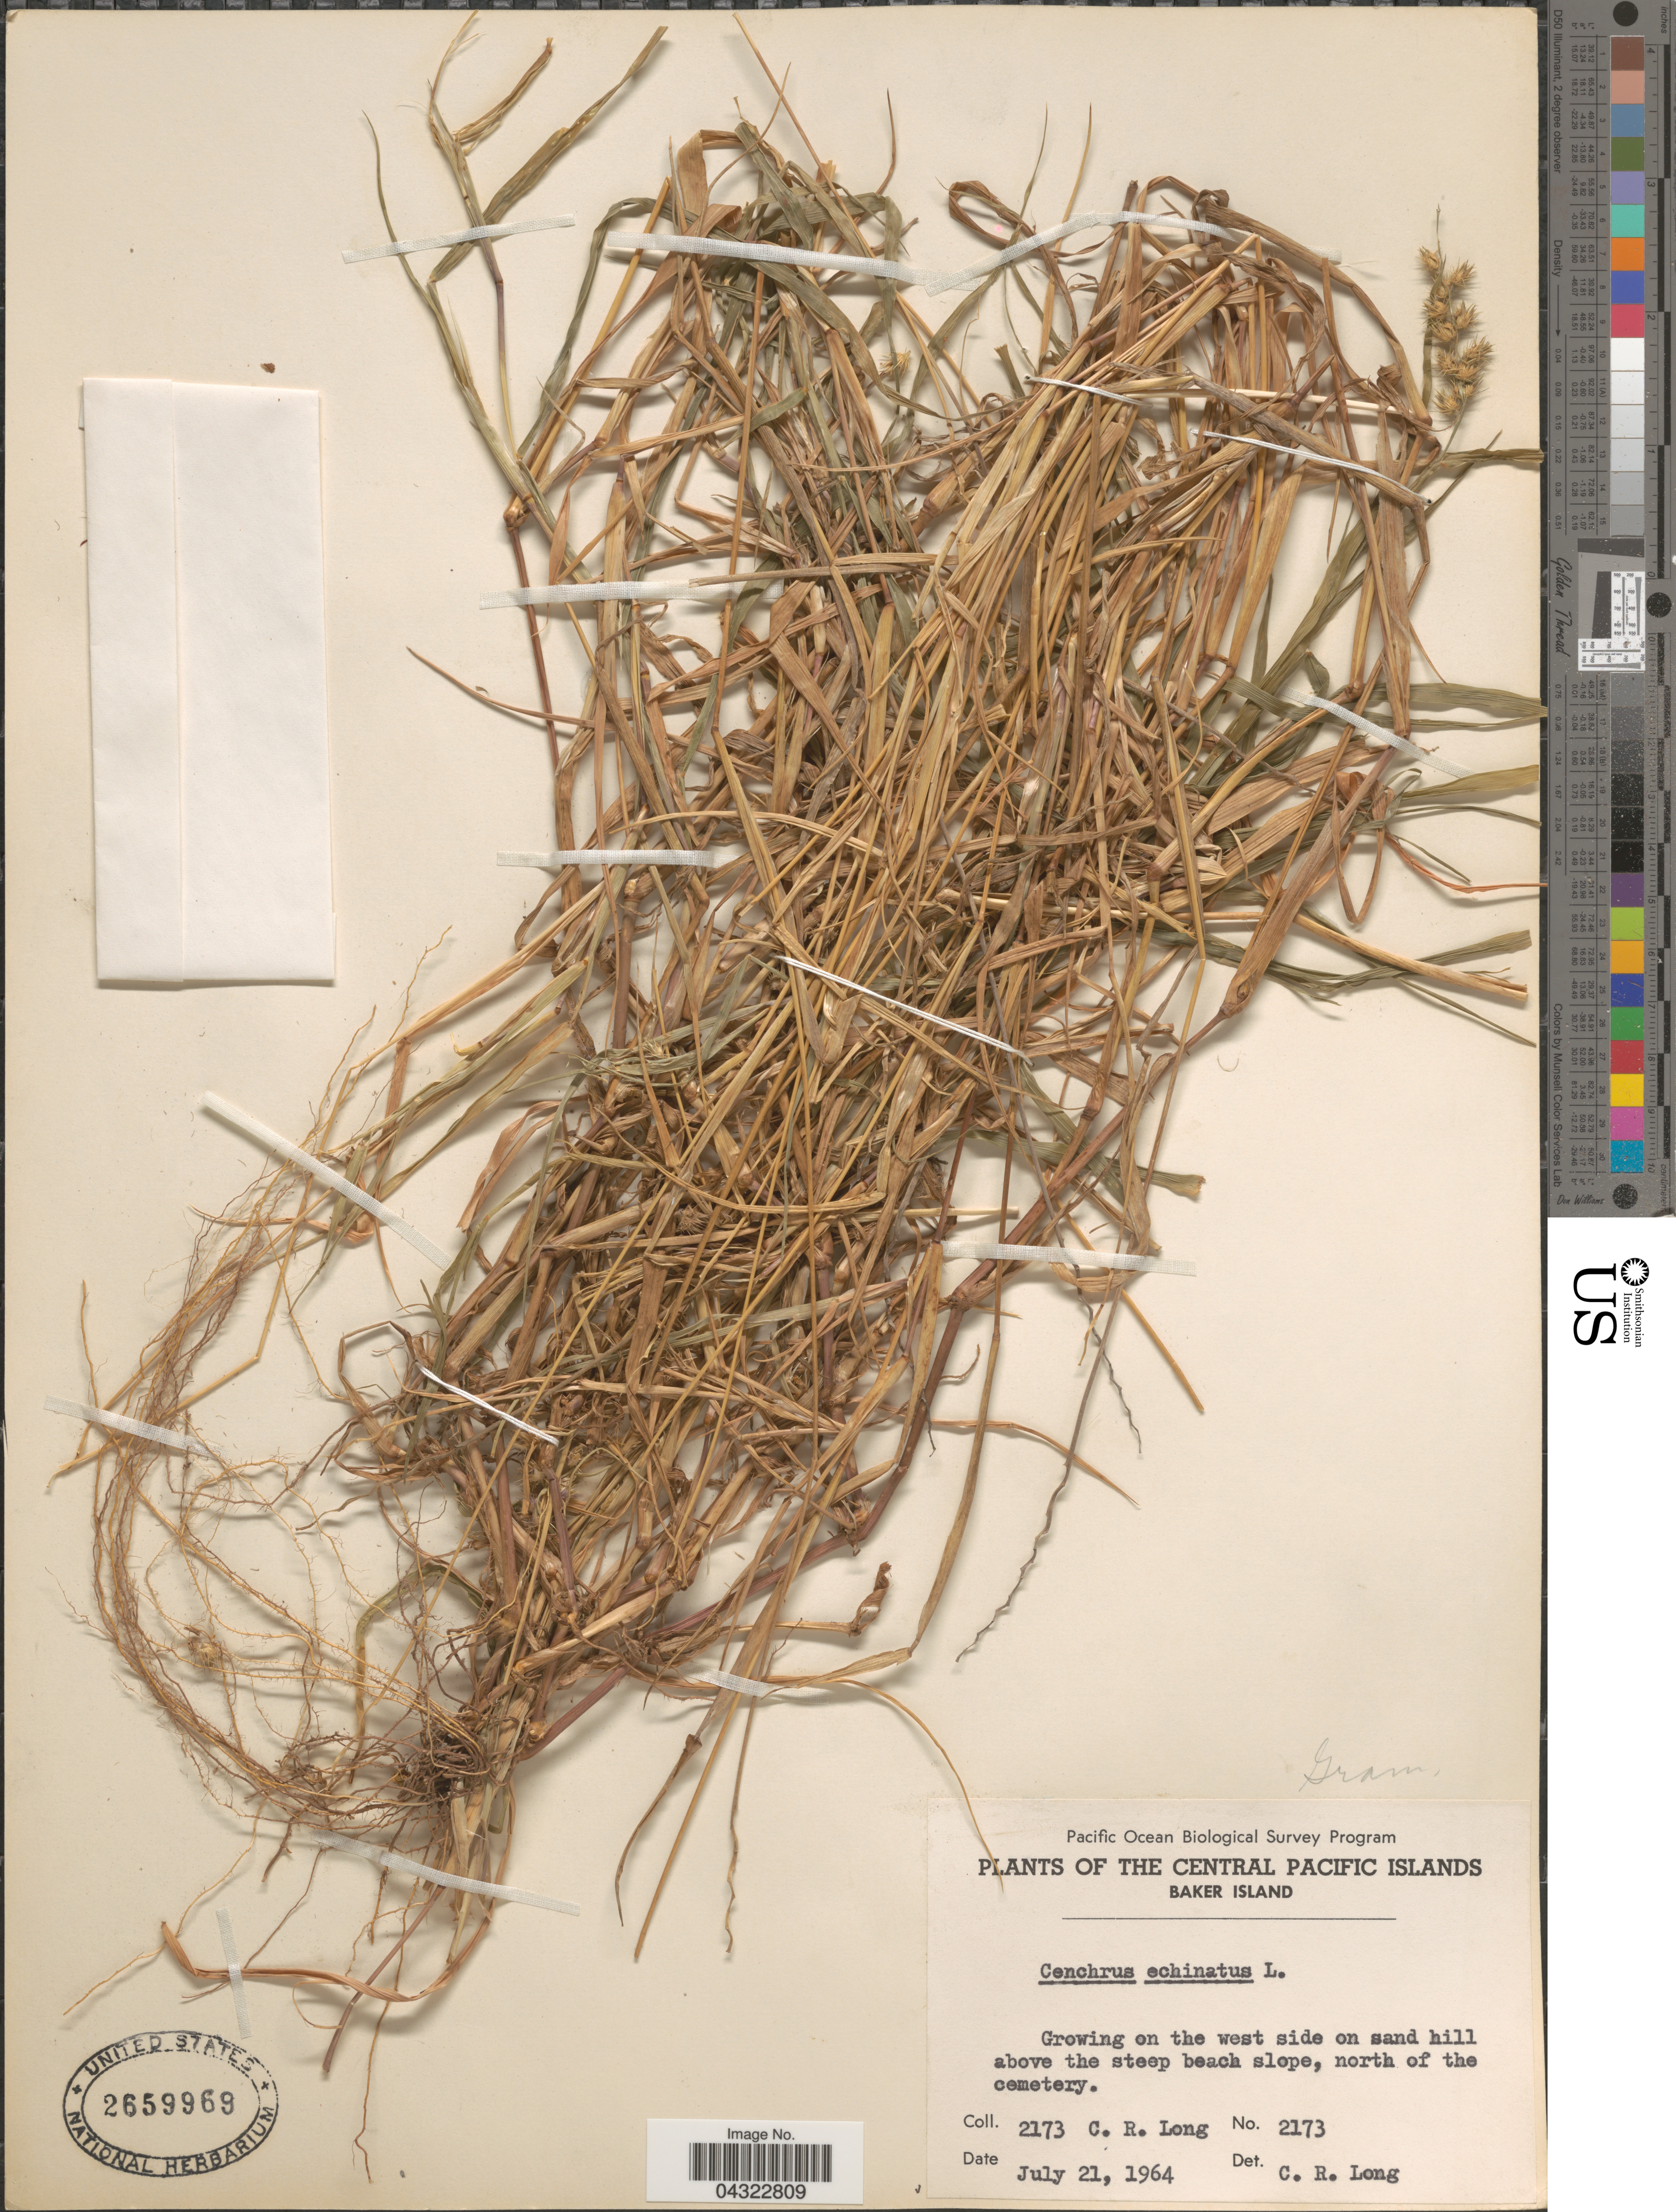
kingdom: Plantae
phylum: Tracheophyta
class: Liliopsida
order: Poales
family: Poaceae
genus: Cenchrus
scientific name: Cenchrus echinatus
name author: L.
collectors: C. R. Long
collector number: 2173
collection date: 1964-07-21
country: U.S. Administered Pacific Islands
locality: Pacific Ocean Biological Survey Program. The Central Pacific Islands. Baker Island. Growing on the west side on sand hill above the steep beach slope, north of the cemetery.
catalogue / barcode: US 2659969